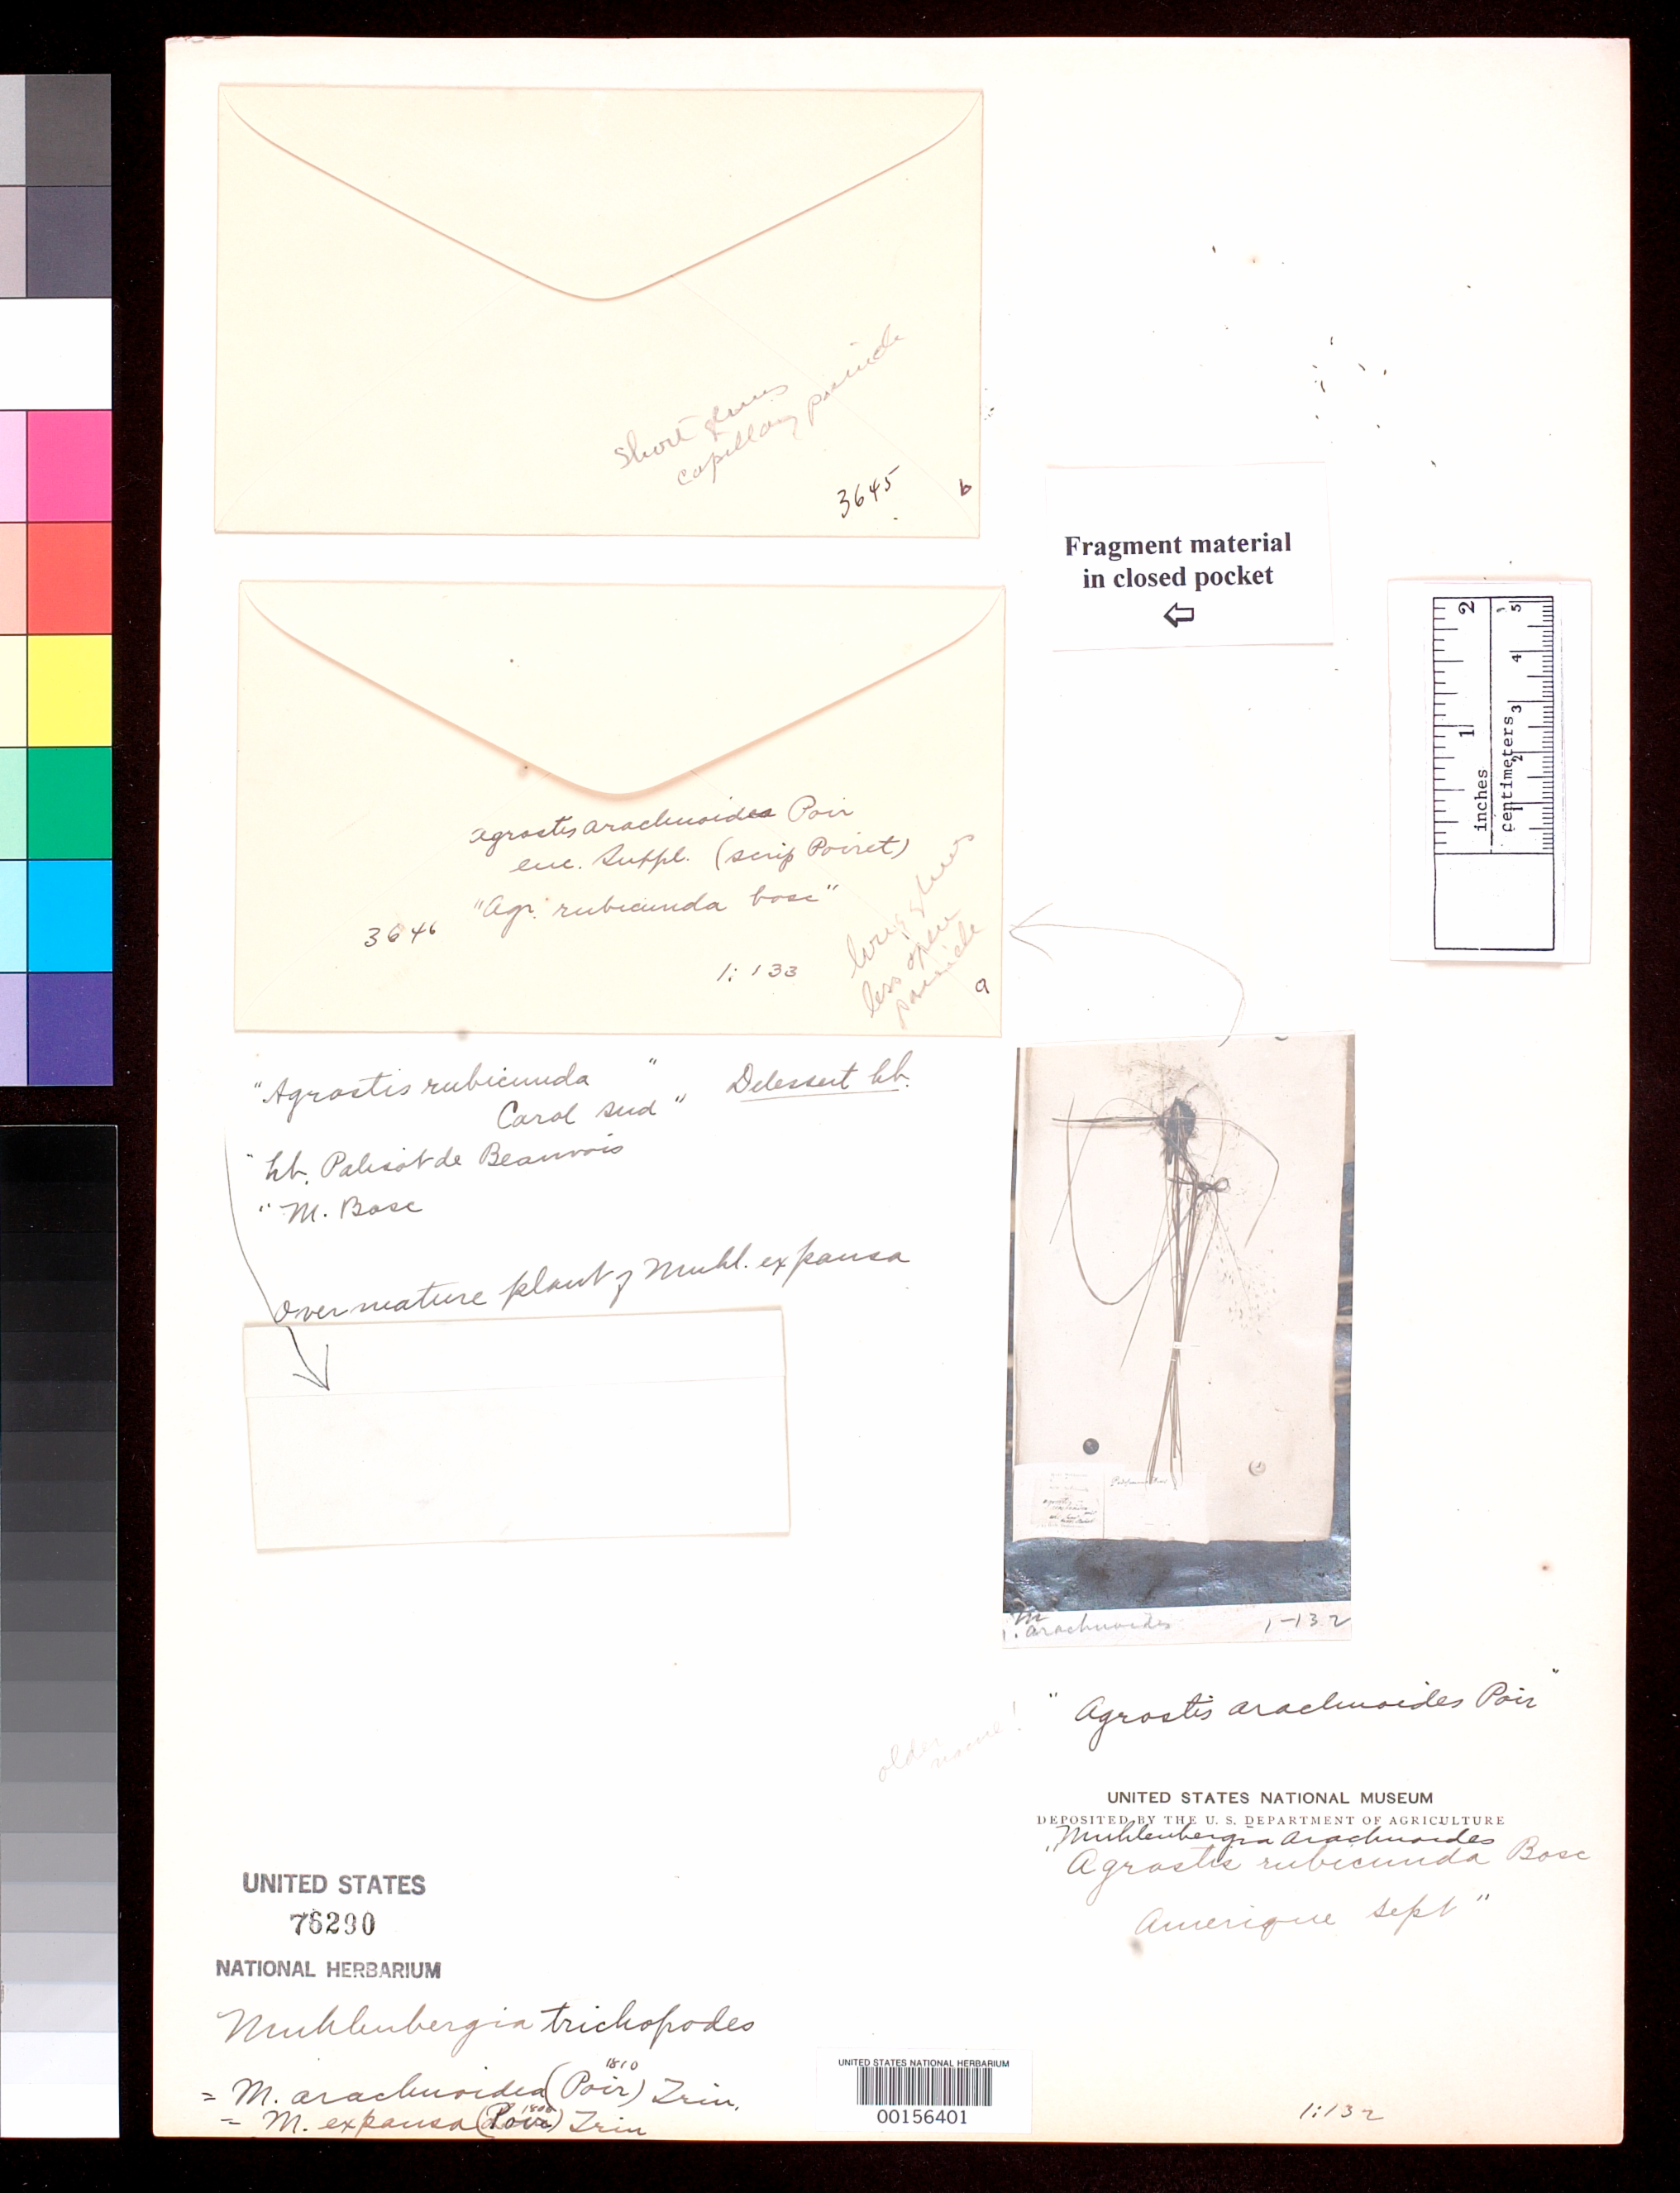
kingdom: Plantae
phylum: Tracheophyta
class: Liliopsida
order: Poales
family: Poaceae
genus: Agrostis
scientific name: Agrostis arachnoides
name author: Poir. in Lam.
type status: Type Fragment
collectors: L. A. G. Bosc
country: United States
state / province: South Carolina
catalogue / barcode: US 76290